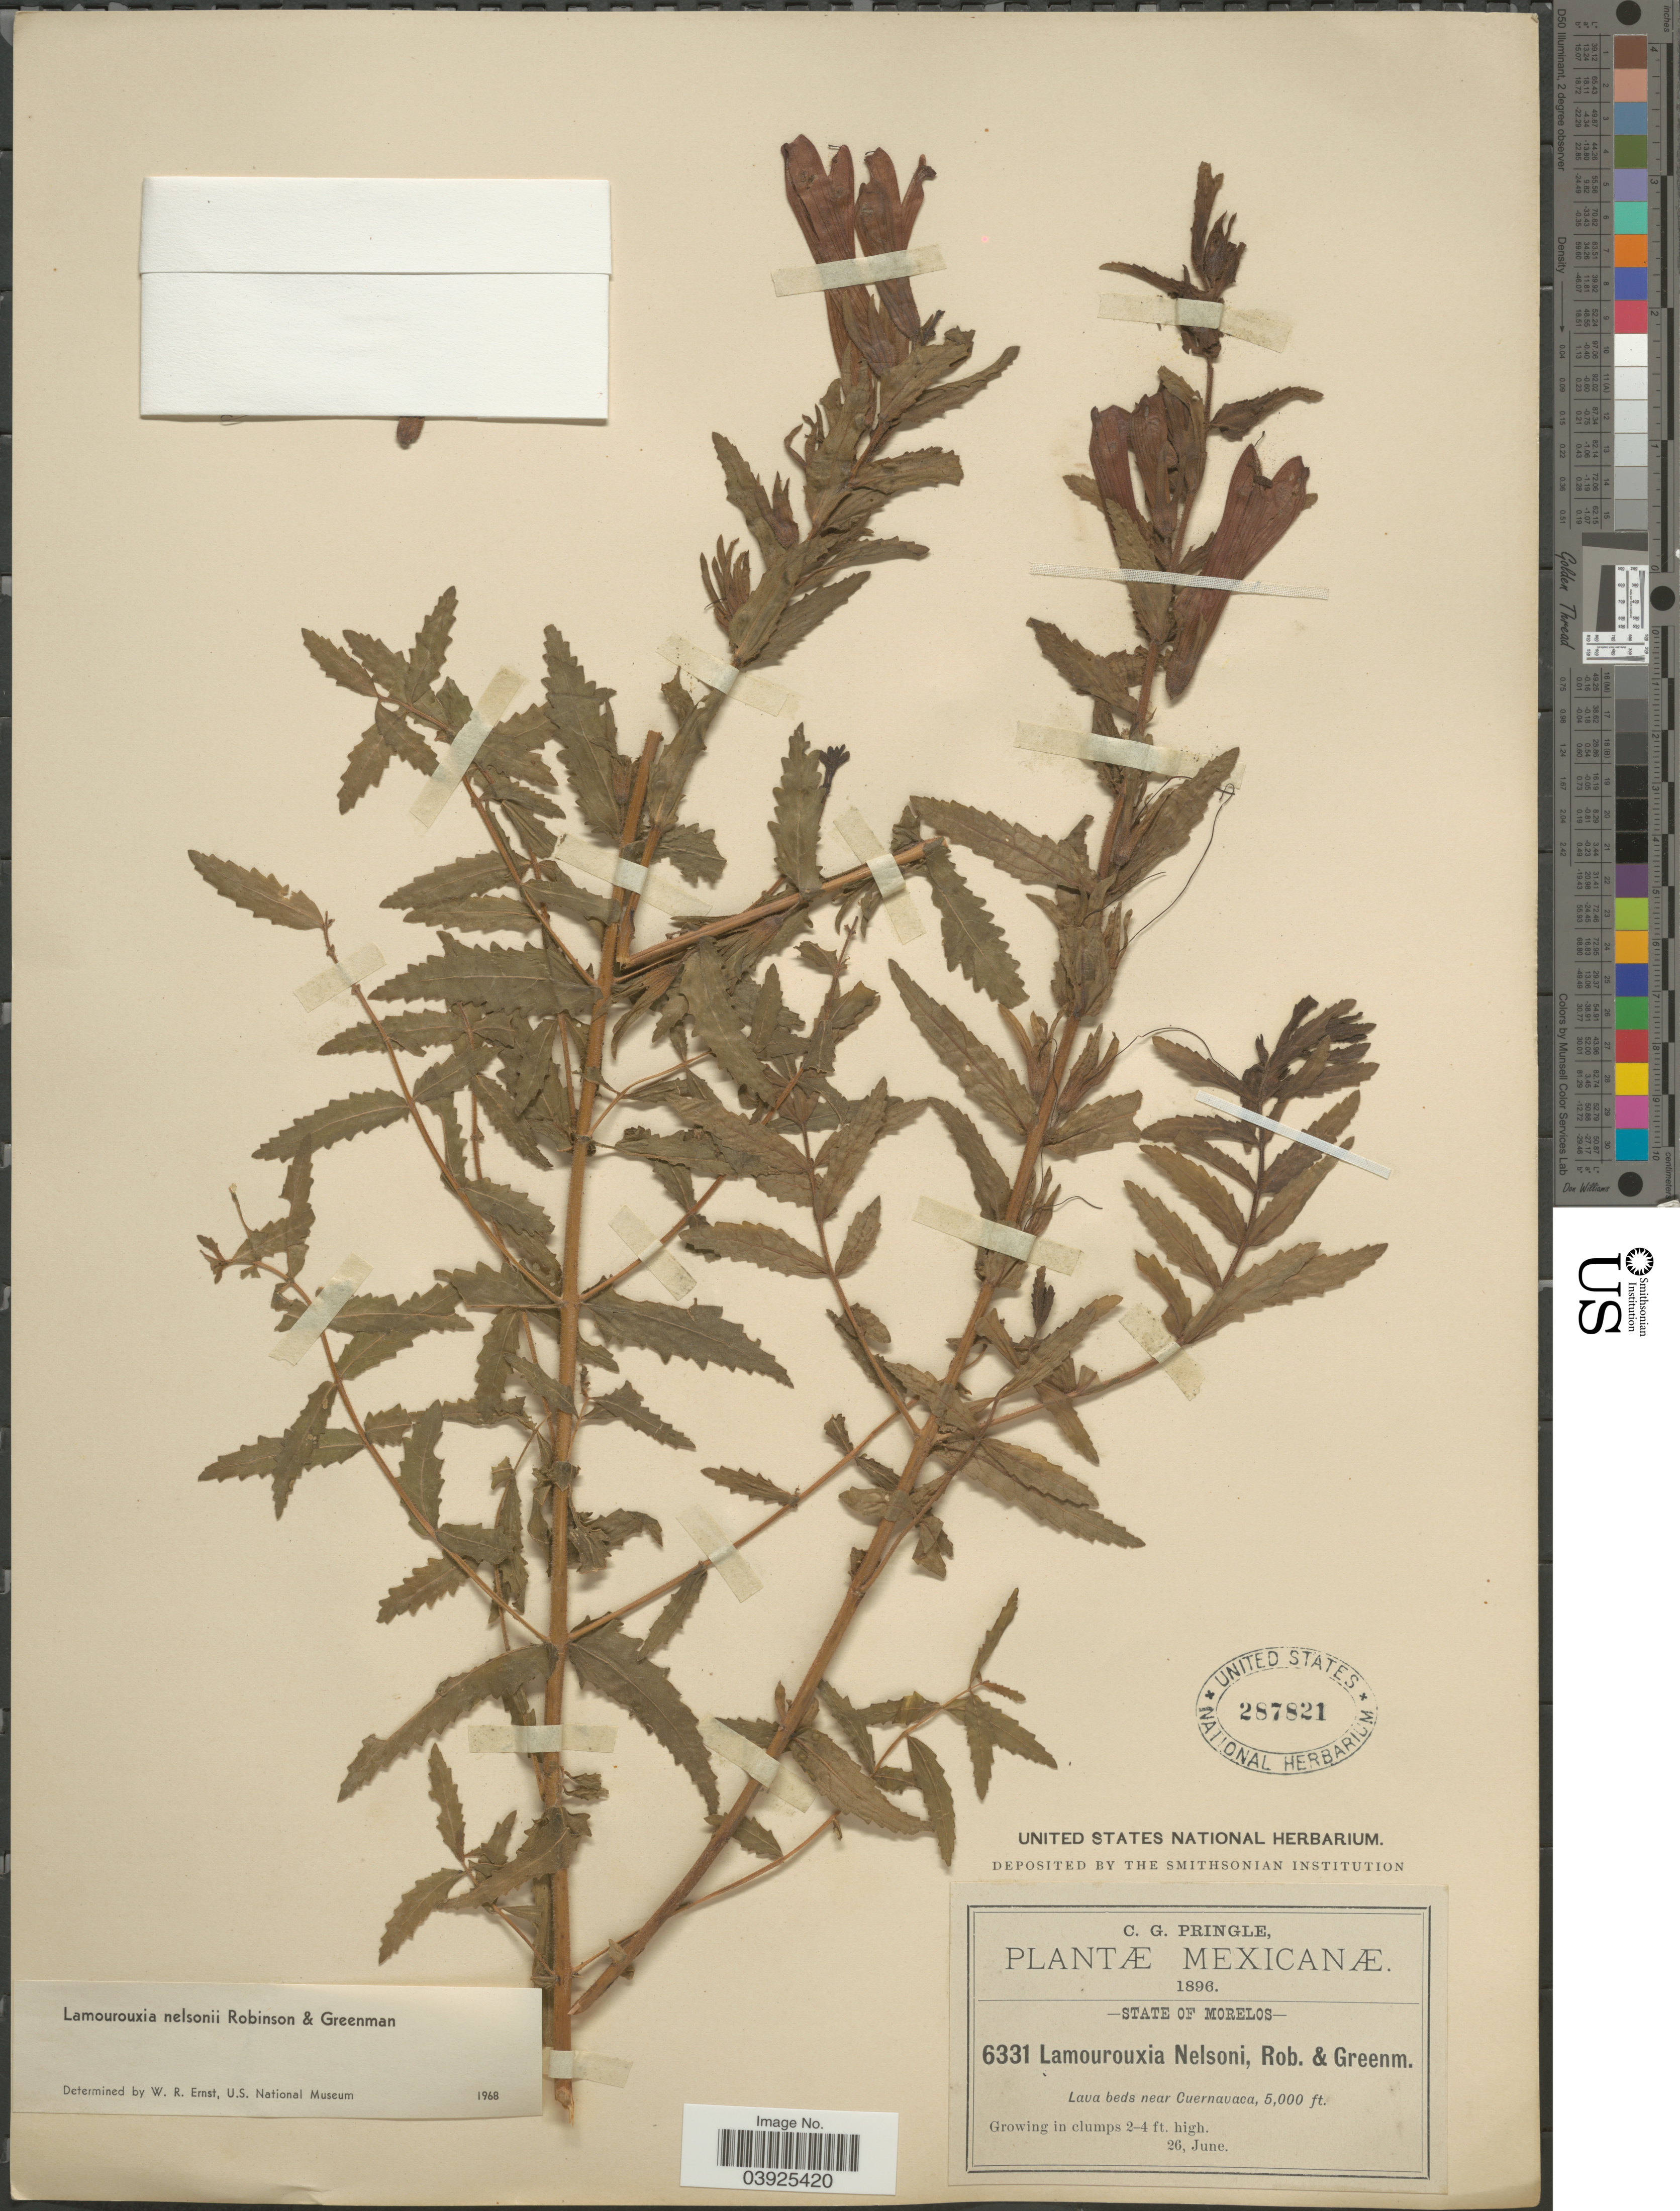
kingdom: Plantae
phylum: Tracheophyta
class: Magnoliopsida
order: Lamiales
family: Orobanchaceae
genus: Lamourouxia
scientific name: Lamourouxia nelsonii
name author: B.L. Rob. & Greenm.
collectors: C. G. Pringle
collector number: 6331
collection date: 1896-06-26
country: Mexico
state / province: Morelos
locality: Lava beds near Cuernavaca.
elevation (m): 1524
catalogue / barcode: US 287821